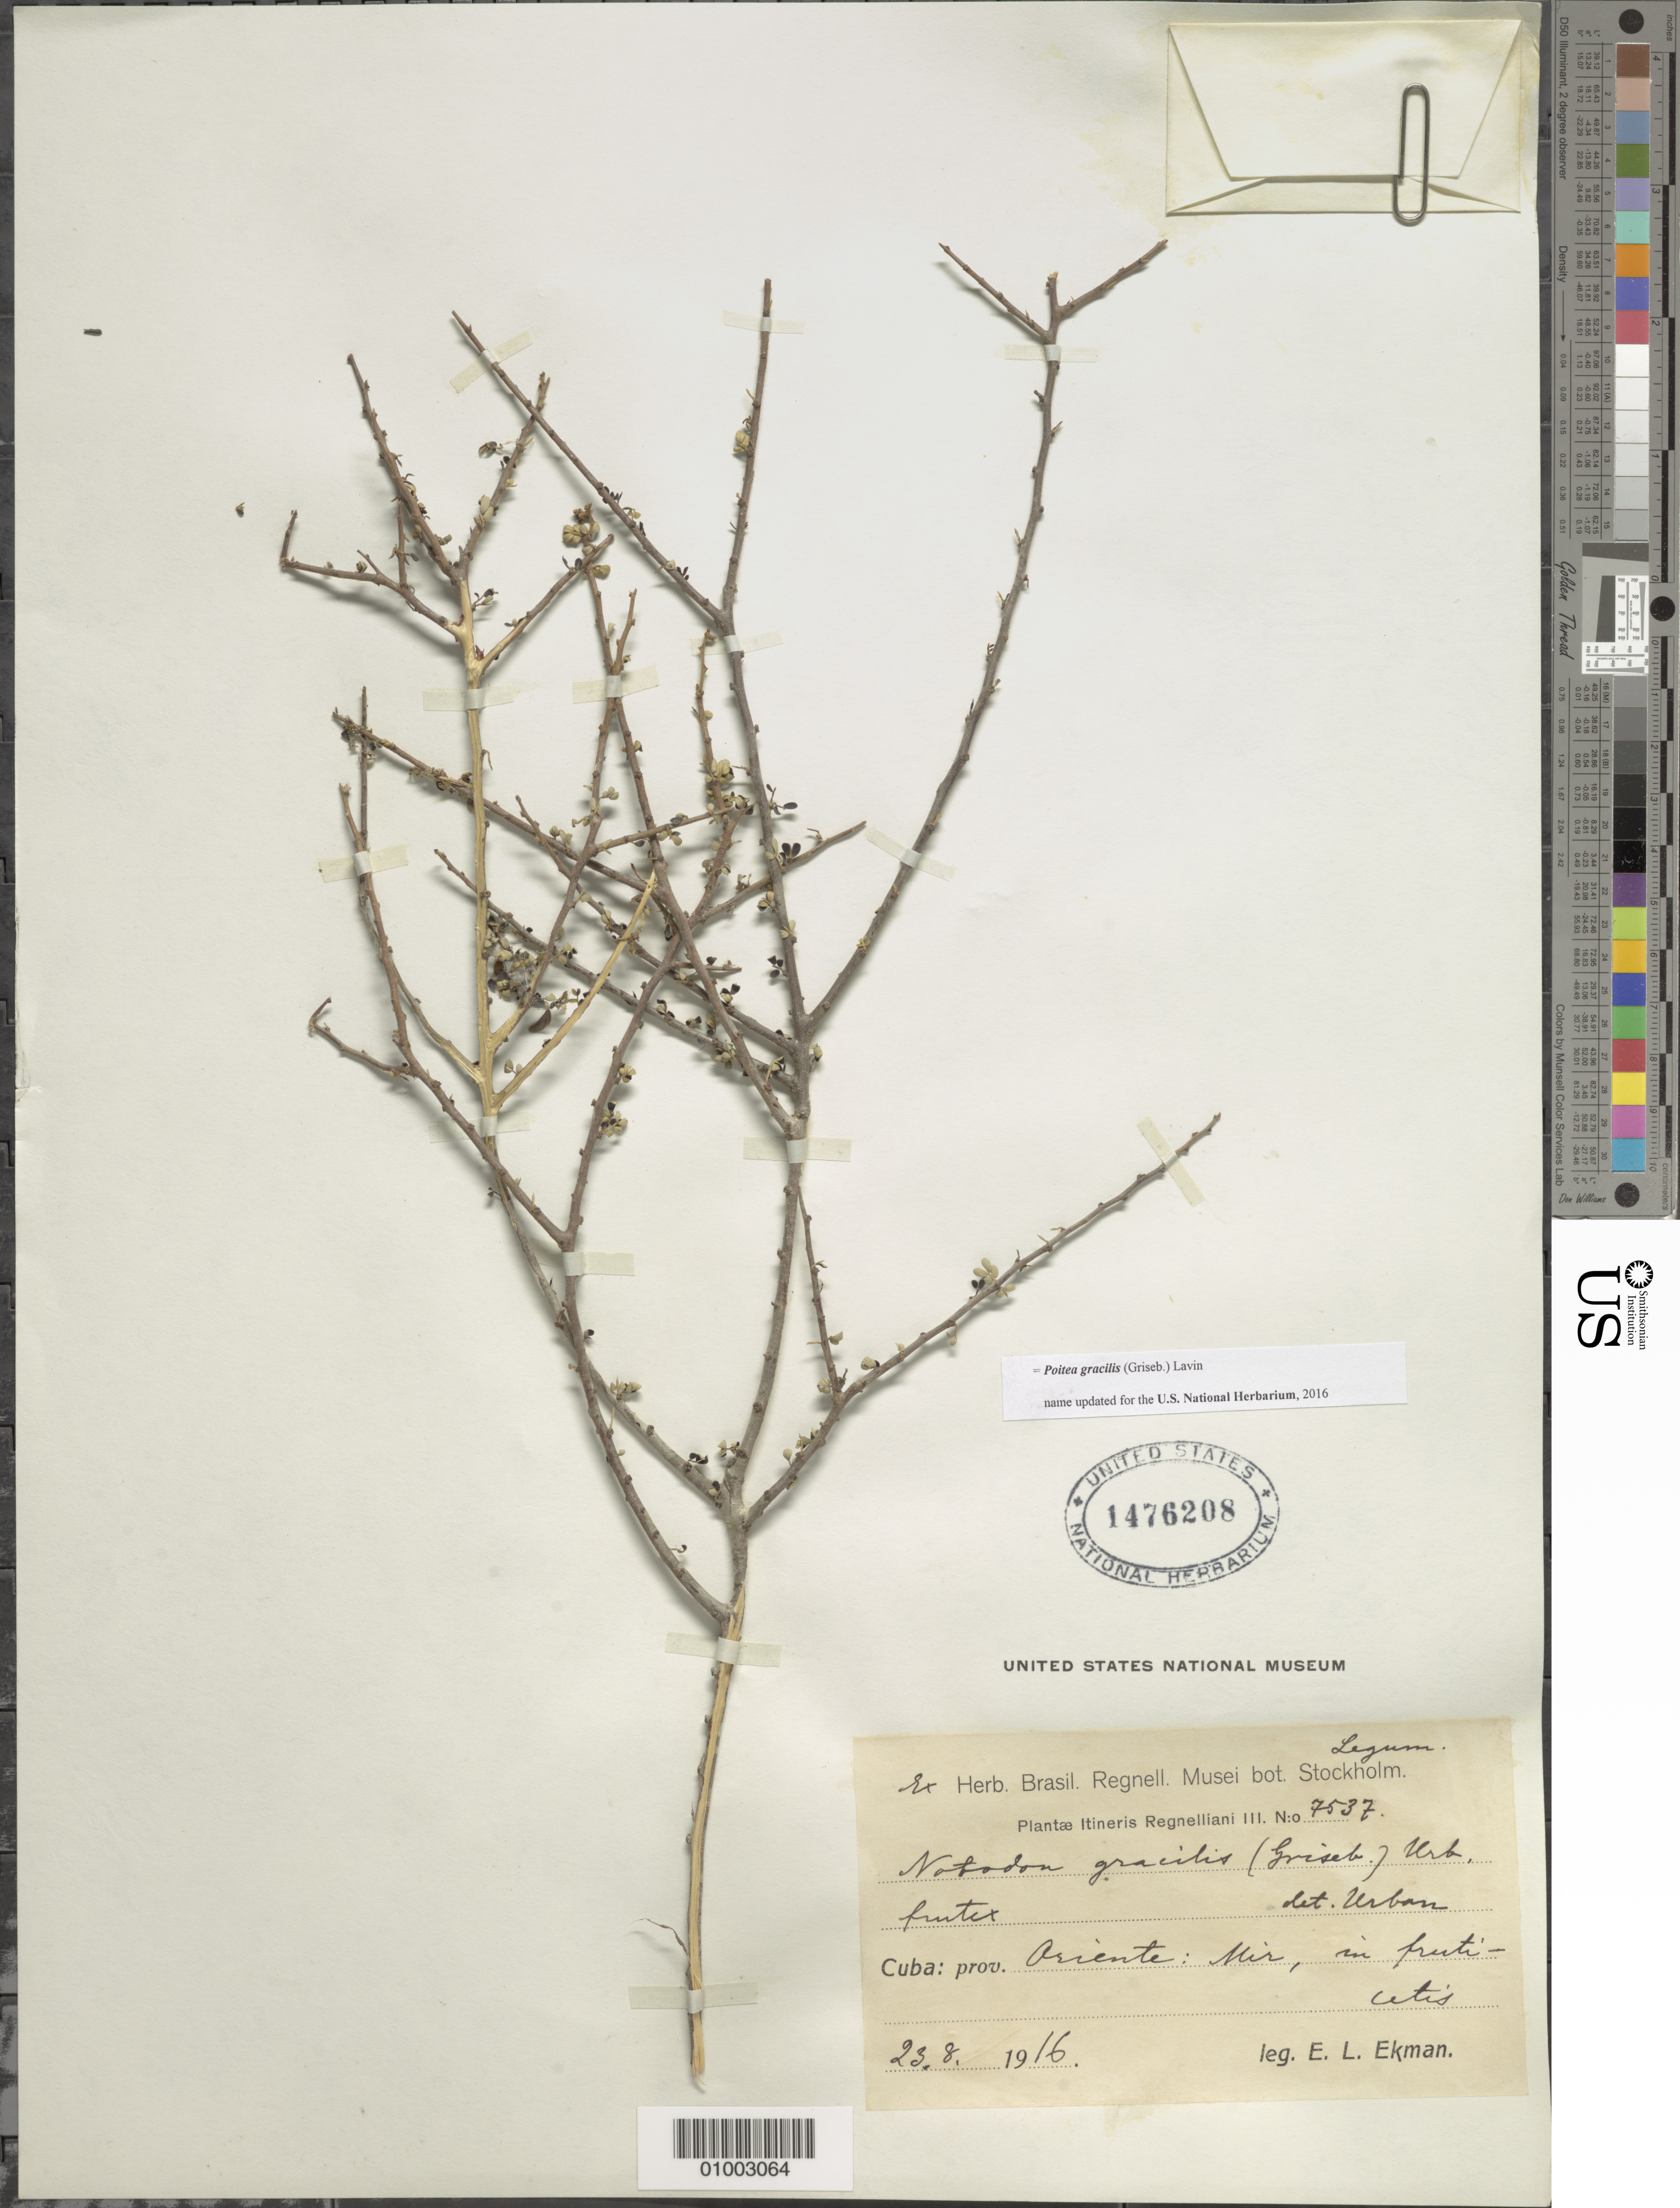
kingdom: Plantae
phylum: Tracheophyta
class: Magnoliopsida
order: Fabales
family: Fabaceae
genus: Poitea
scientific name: Poitea gracilis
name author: (Griseb.) Lavin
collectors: E. L. Ekman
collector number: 7537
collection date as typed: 23 Aug 1916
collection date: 1916-08-23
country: Cuba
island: Cuba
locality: Oriente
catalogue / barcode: US 1476208